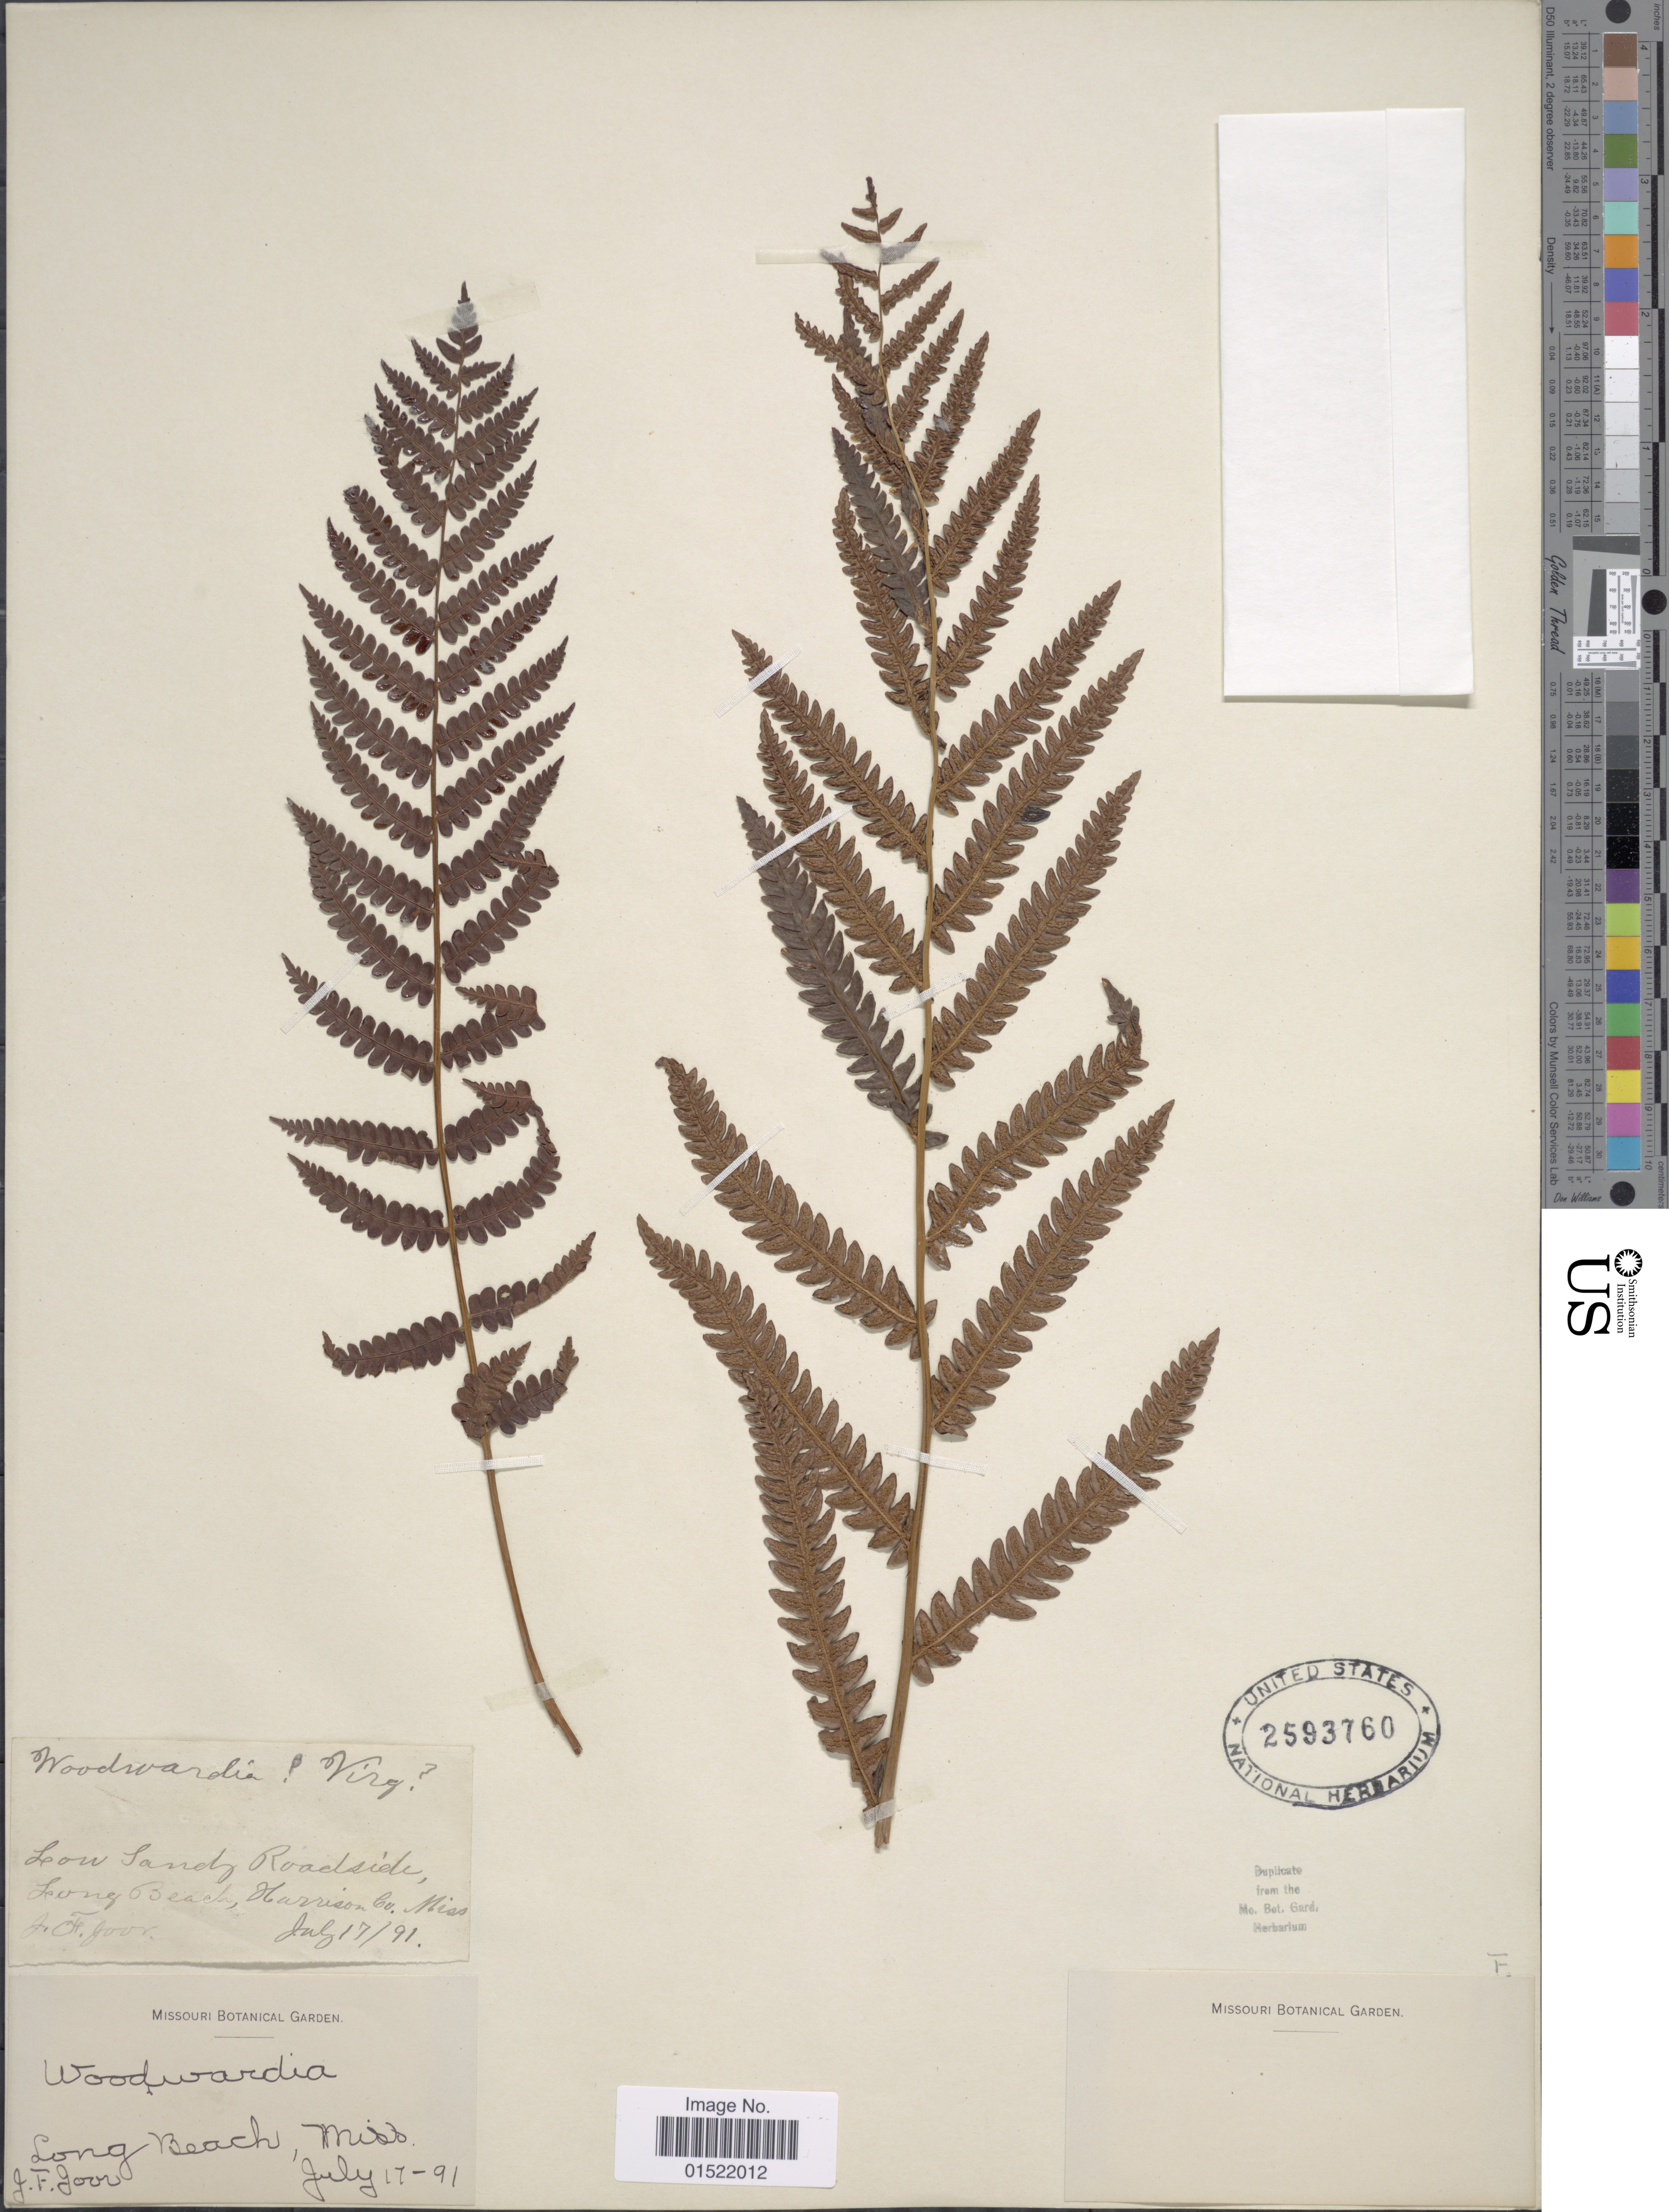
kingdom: Plantae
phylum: Tracheophyta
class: Polypodiopsida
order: Polypodiales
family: Blechnaceae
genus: Woodwardia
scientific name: Woodwardia virginica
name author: (L.) R.M. Sm.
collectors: J. F. Joor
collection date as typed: Transcribed d/m/y: 17/7/91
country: United States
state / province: Mississippi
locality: Low Sandy Roadside, Long Beach, Harrison Co., Miss.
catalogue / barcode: US 2593760